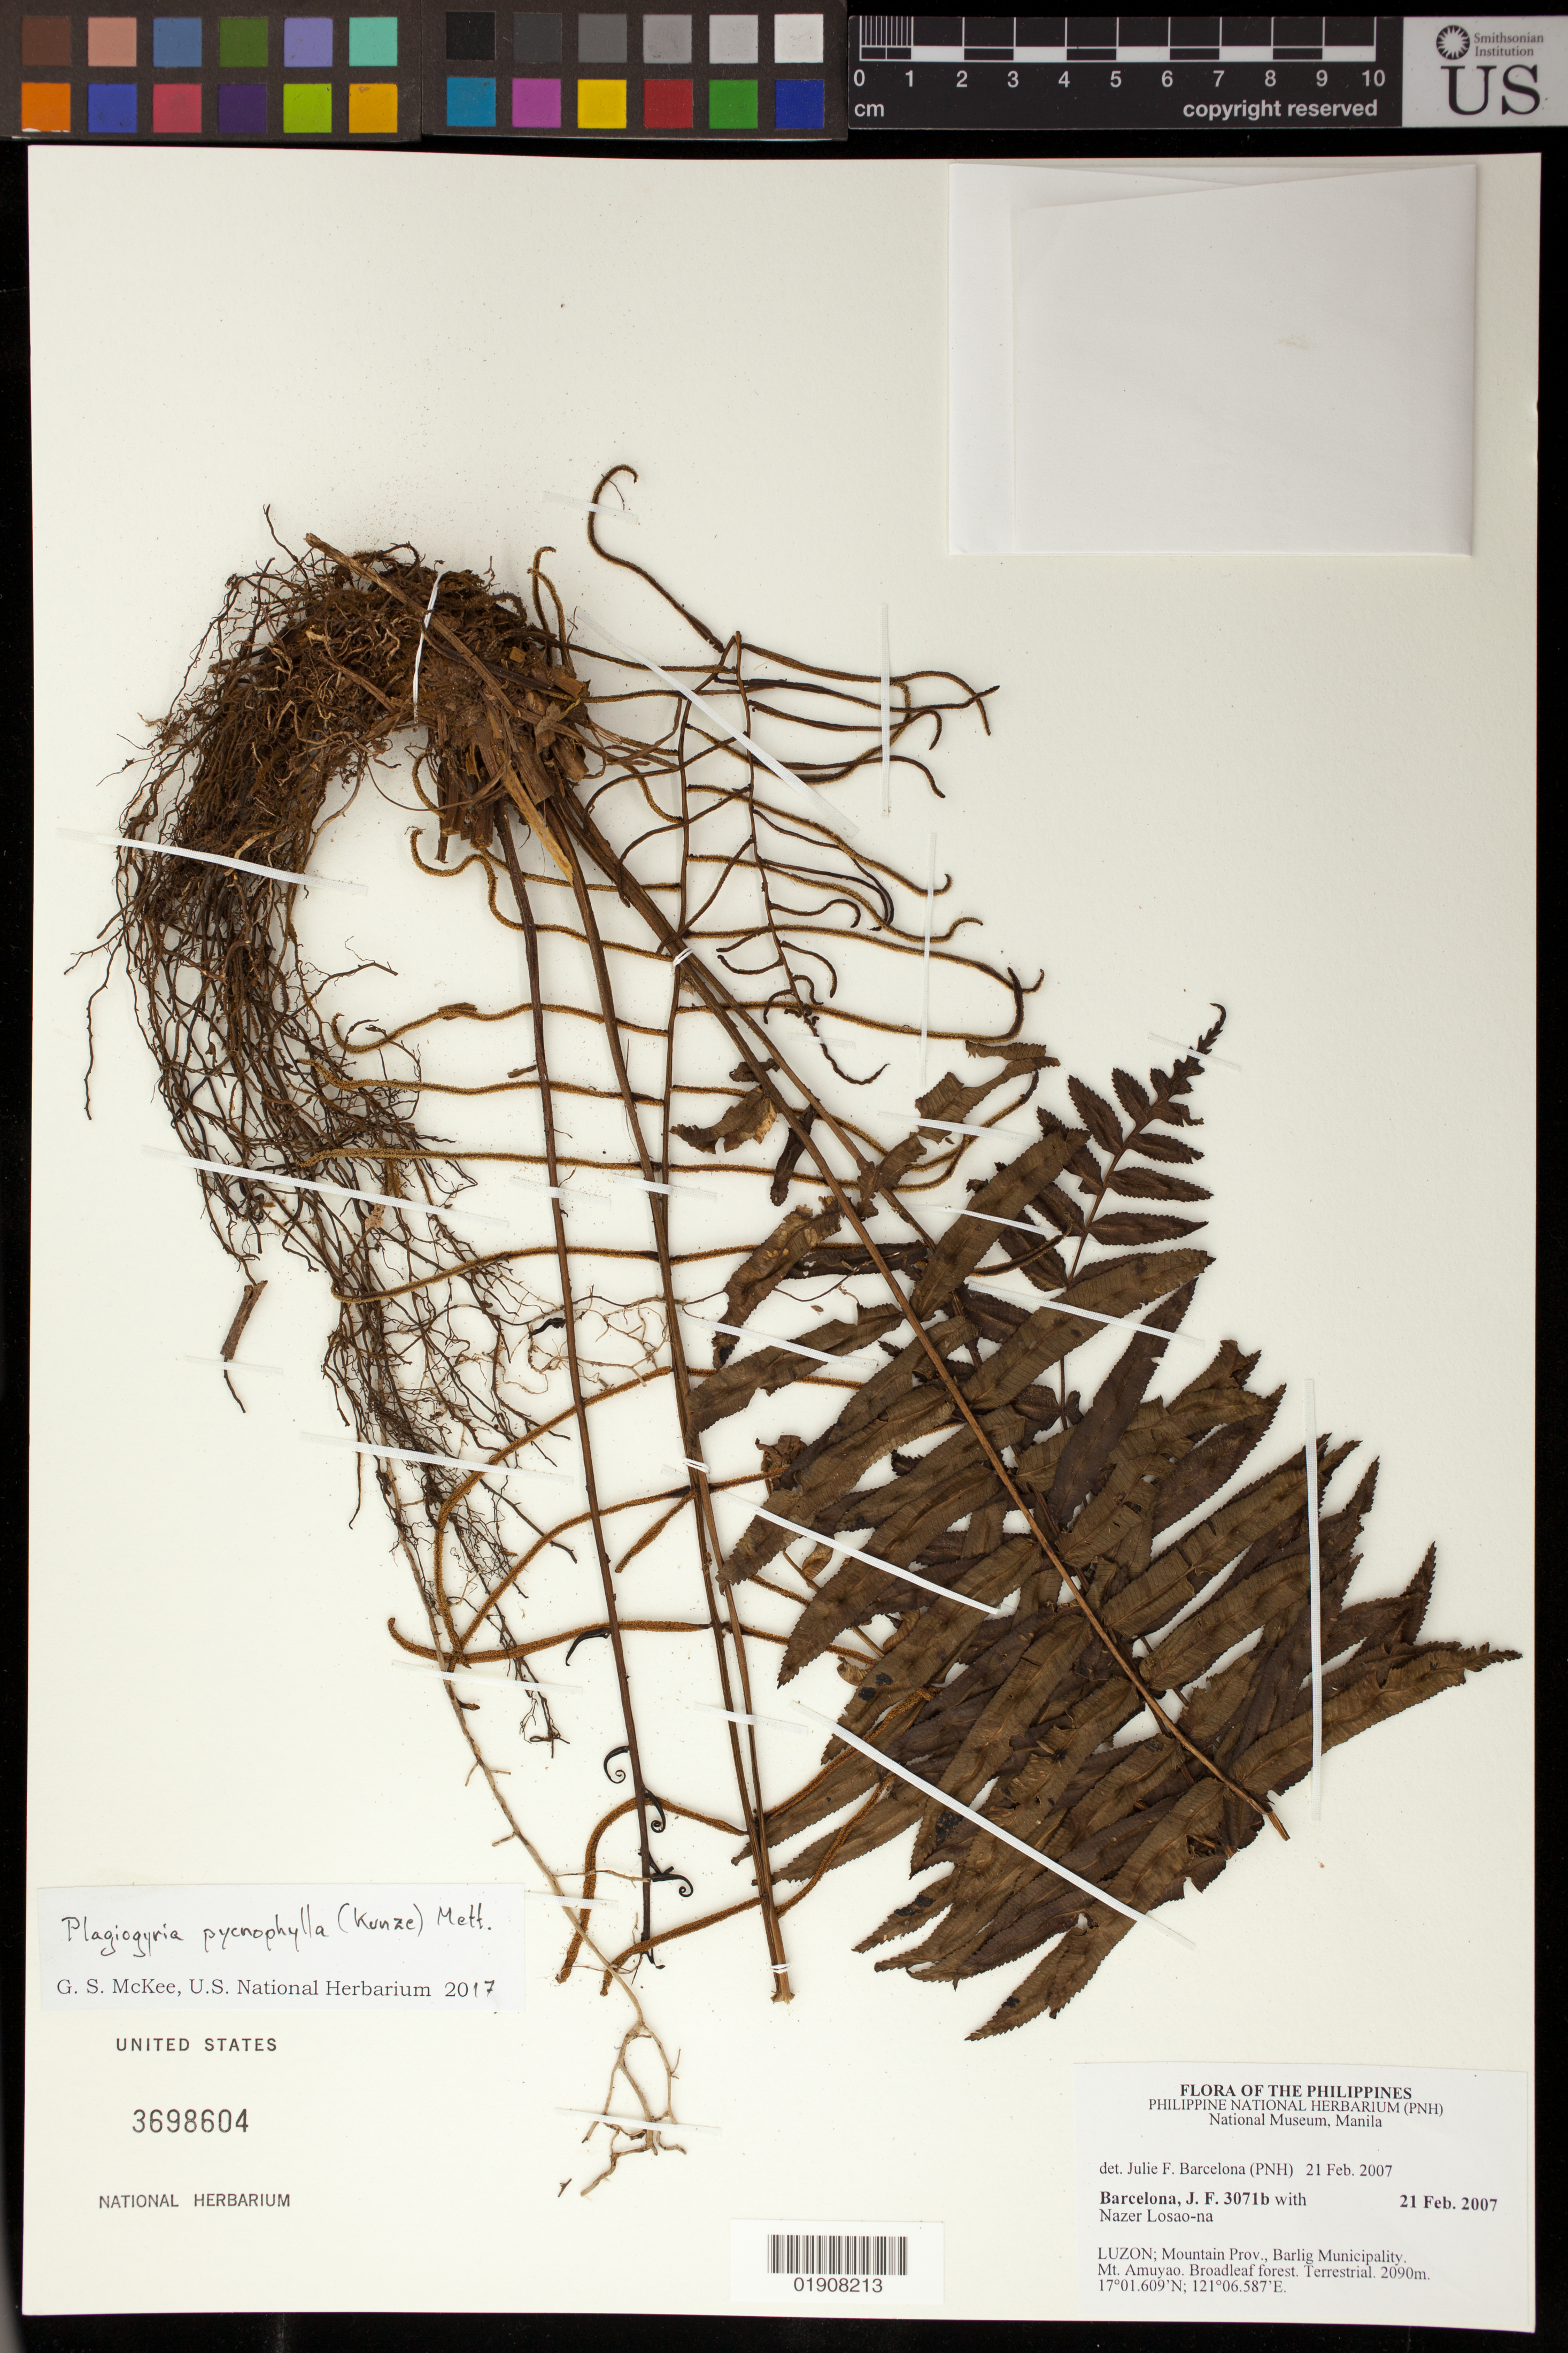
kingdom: Plantae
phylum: Tracheophyta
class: Polypodiopsida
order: Cyatheales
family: Plagiogyriaceae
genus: Plagiogyria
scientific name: Plagiogyria pycnophylla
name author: (Kunze) Mett.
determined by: McKee, G. S., (US), NMNH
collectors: J. F. Barcelona & N. Losao-na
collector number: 3071b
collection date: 2007-02-21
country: Philippines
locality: Luzon; Mountain Prov; Barlig Municipality. Mt Amuyao. Broadleaf forest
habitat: Broadleaf forest.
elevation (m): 2090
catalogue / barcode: US 3698604